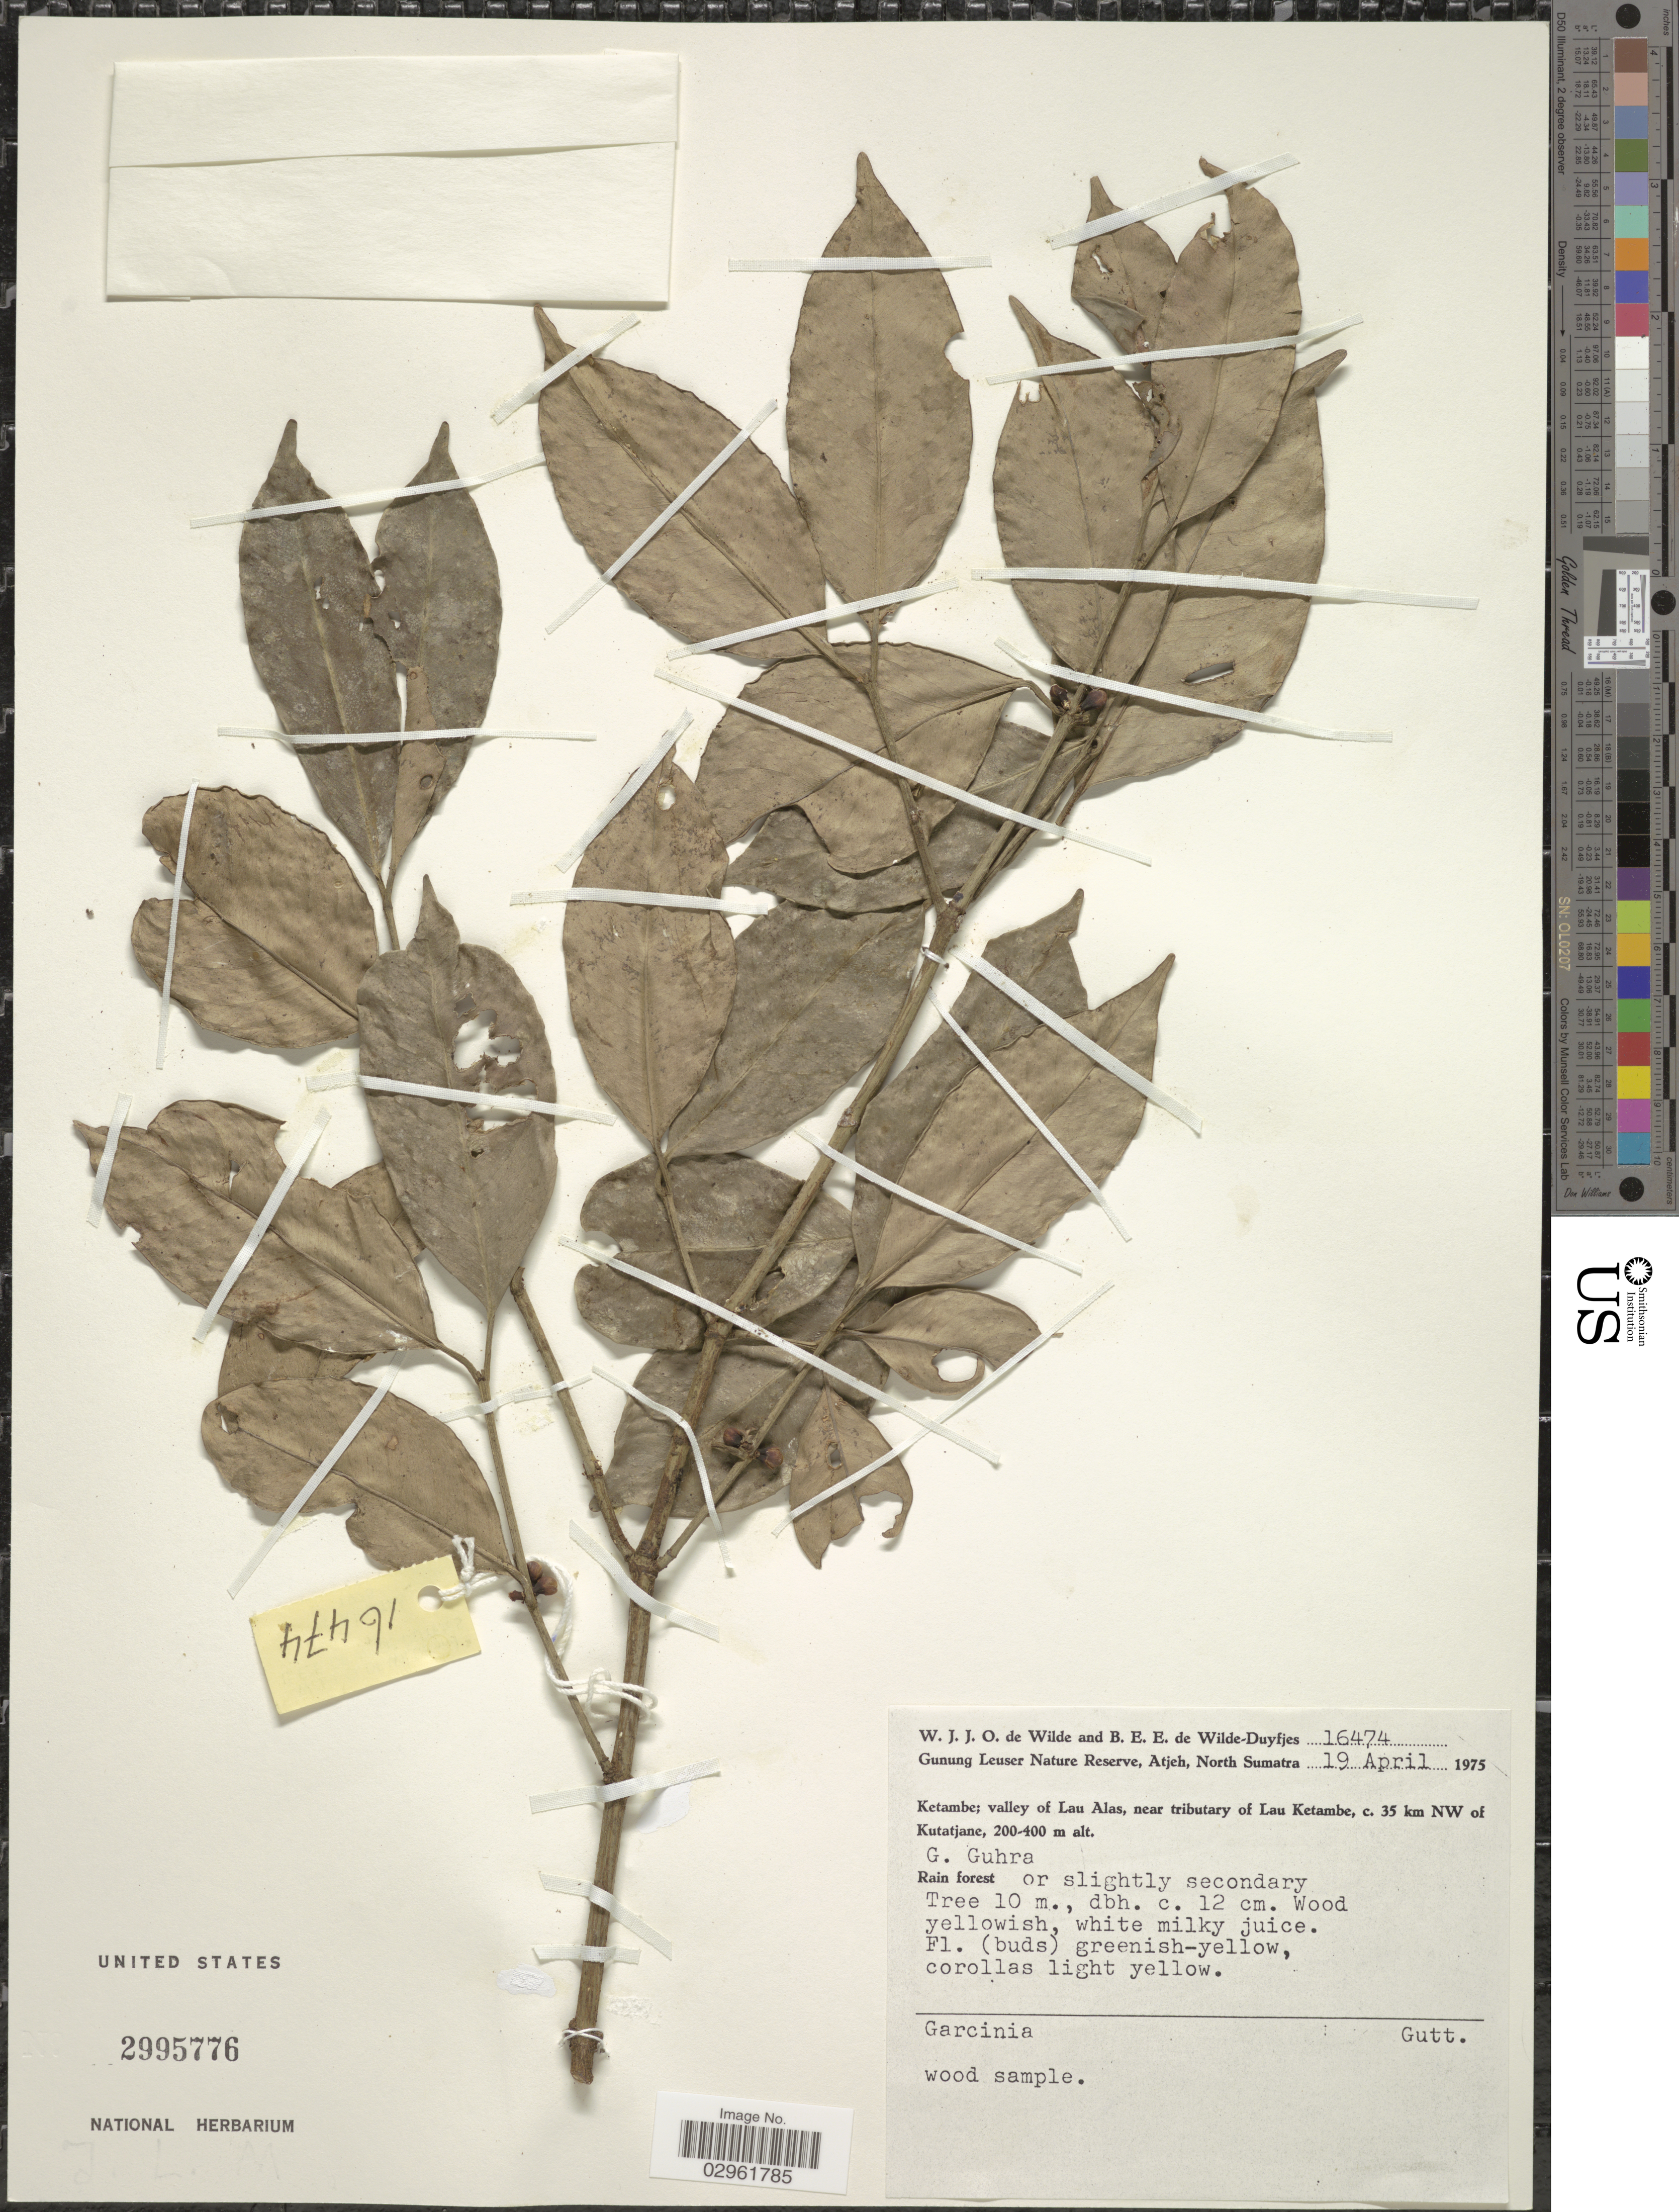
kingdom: Plantae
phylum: Tracheophyta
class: Magnoliopsida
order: Malpighiales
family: Clusiaceae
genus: Garcinia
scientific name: Garcinia sp.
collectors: W. J. de Wilde & B. E. de Wilde-Duyfjes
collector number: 16474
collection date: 1975-04-19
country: Indonesia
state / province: Sumatra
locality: Gunung Leuser Nature Reserve, Atjeh, North Sumatra, Ketambe; valley of Lau Alas, near tributary of Lau Ketambe, c. 35 km NW of Kutatjane, G. Guhra.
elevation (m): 200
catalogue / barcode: US 2995776